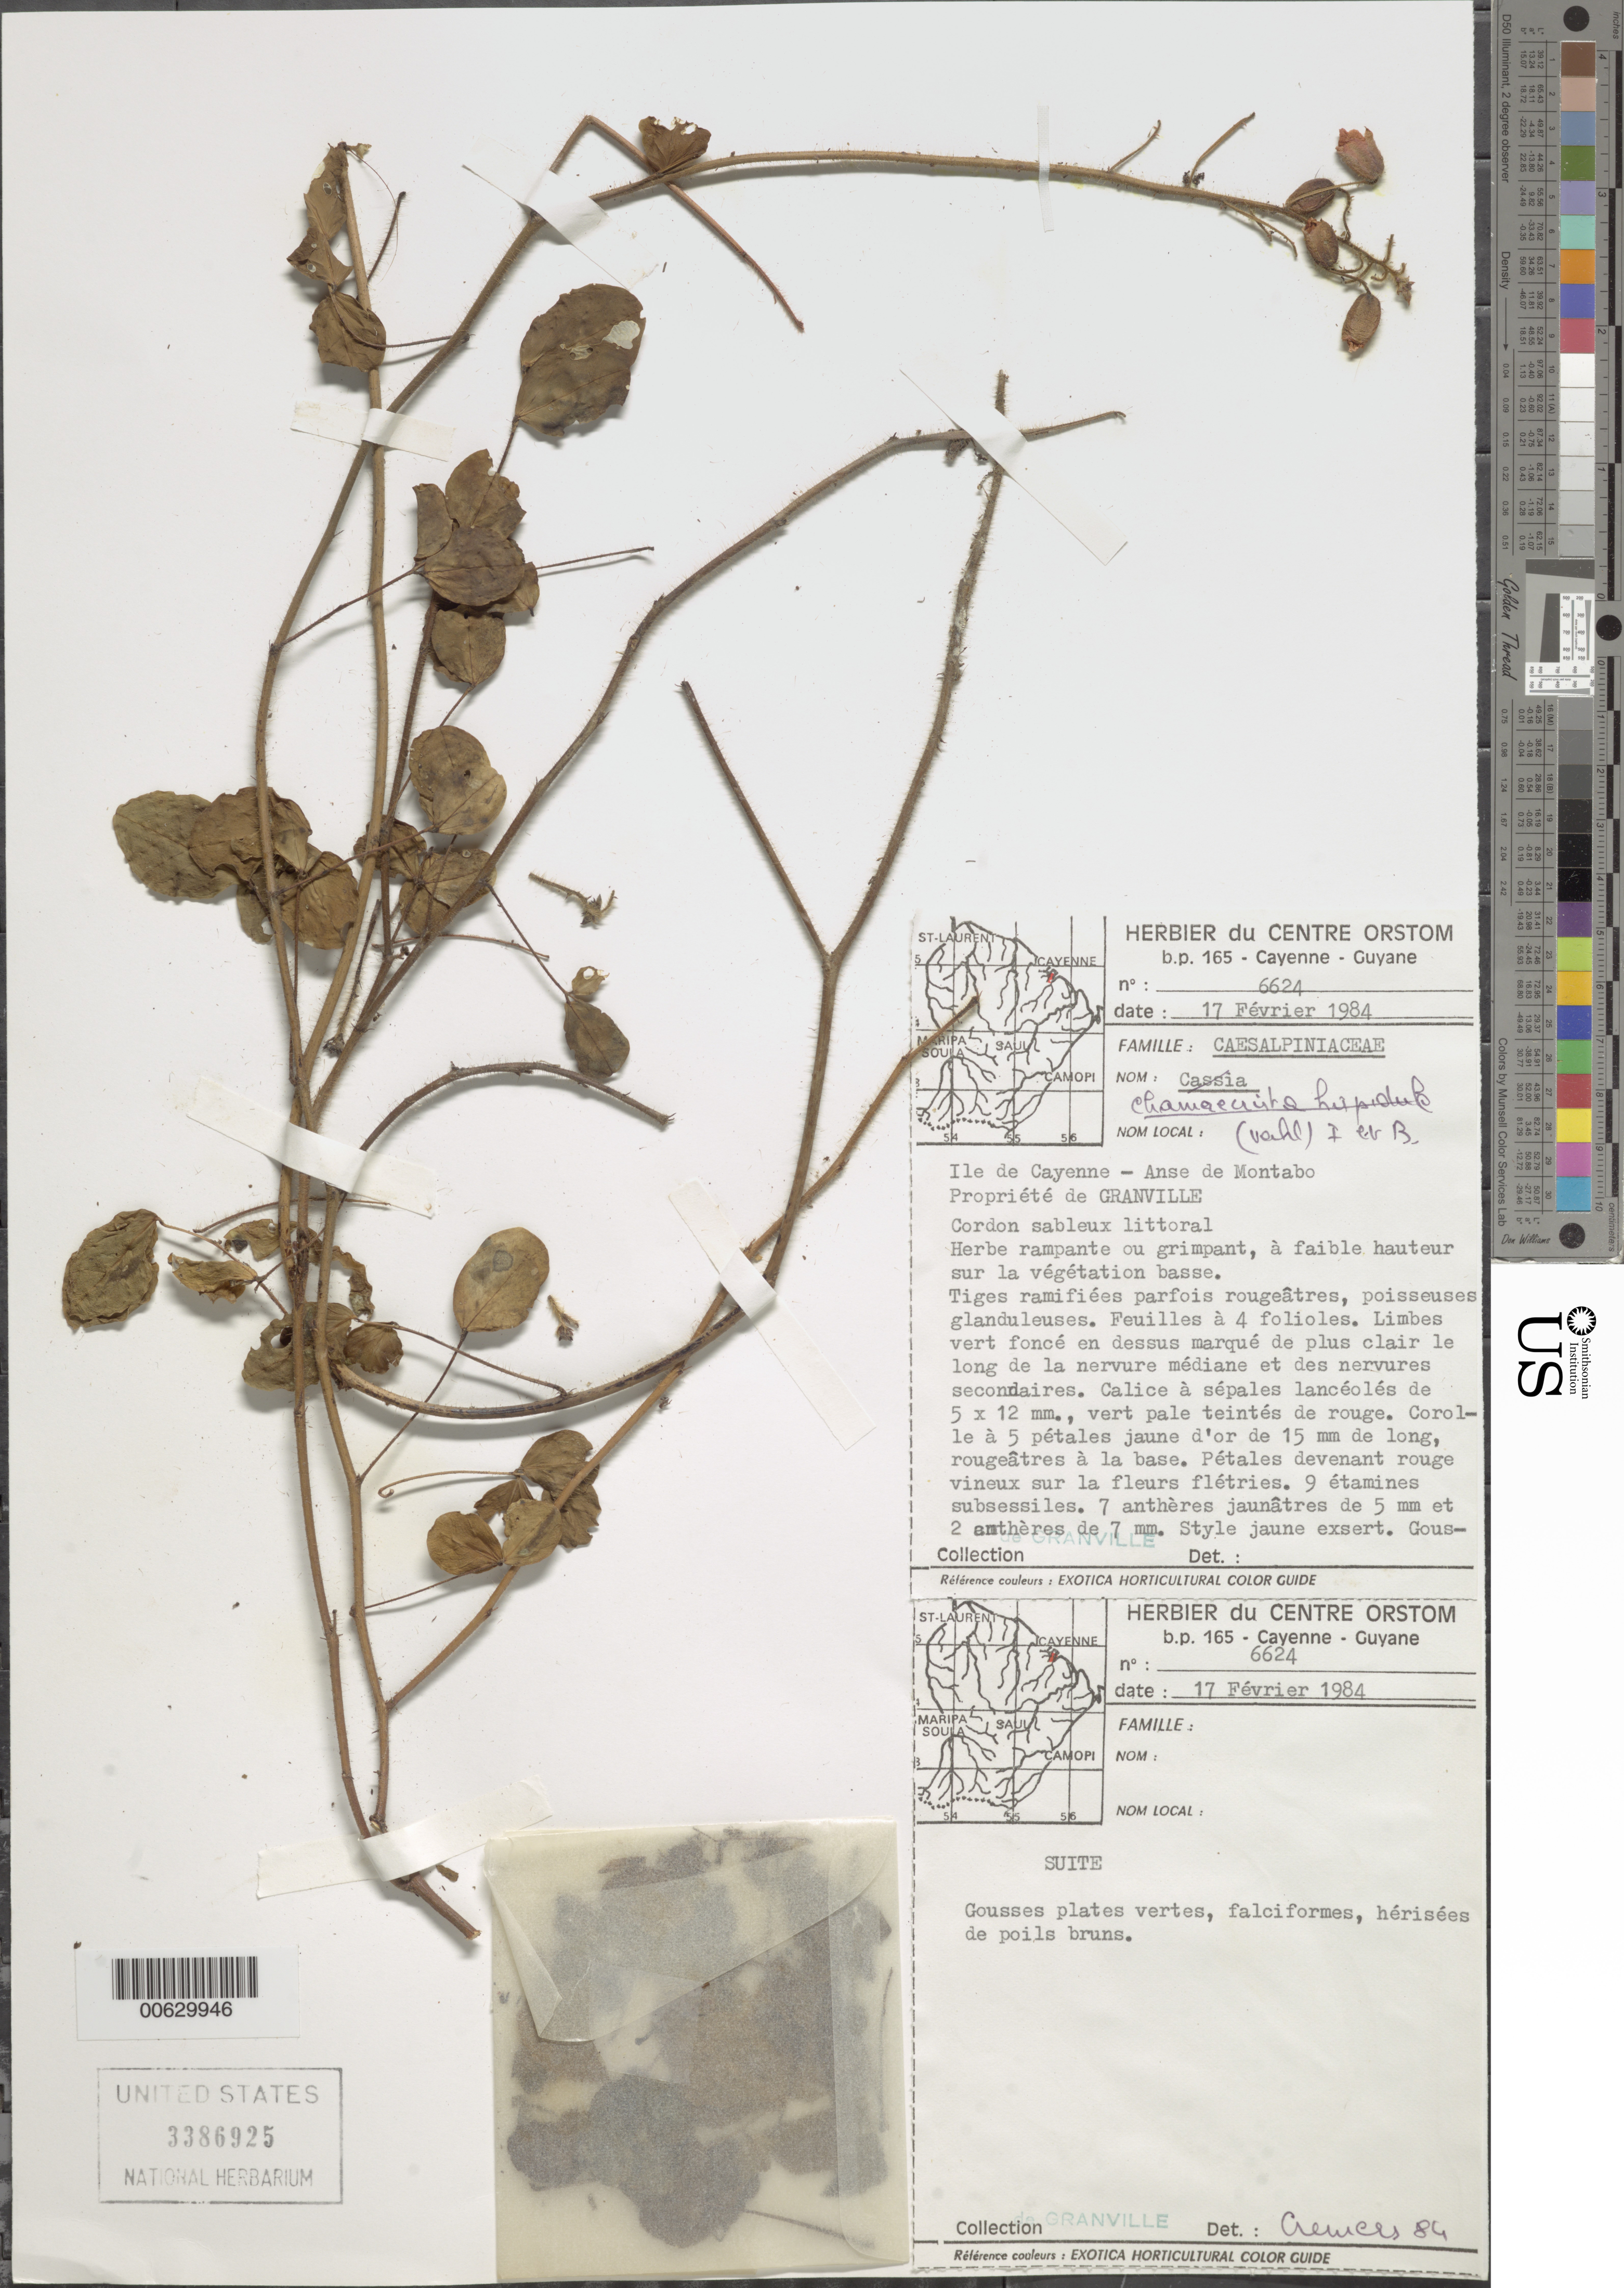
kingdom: Plantae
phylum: Tracheophyta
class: Magnoliopsida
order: Fabales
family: Fabaceae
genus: Chamaecrista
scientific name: Chamaecrista hispidula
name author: (Vahl) H.S. Irwin & Barneby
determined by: Cremers, Georges A.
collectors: J.-J. de Granville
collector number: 6624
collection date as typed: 17-Feb-84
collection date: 1984-02-17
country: French Guiana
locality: Ile de Cayenne, Anse de Montabo. Property of Granville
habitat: Forêt secondaire en bordure de pripri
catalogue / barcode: US 3386925